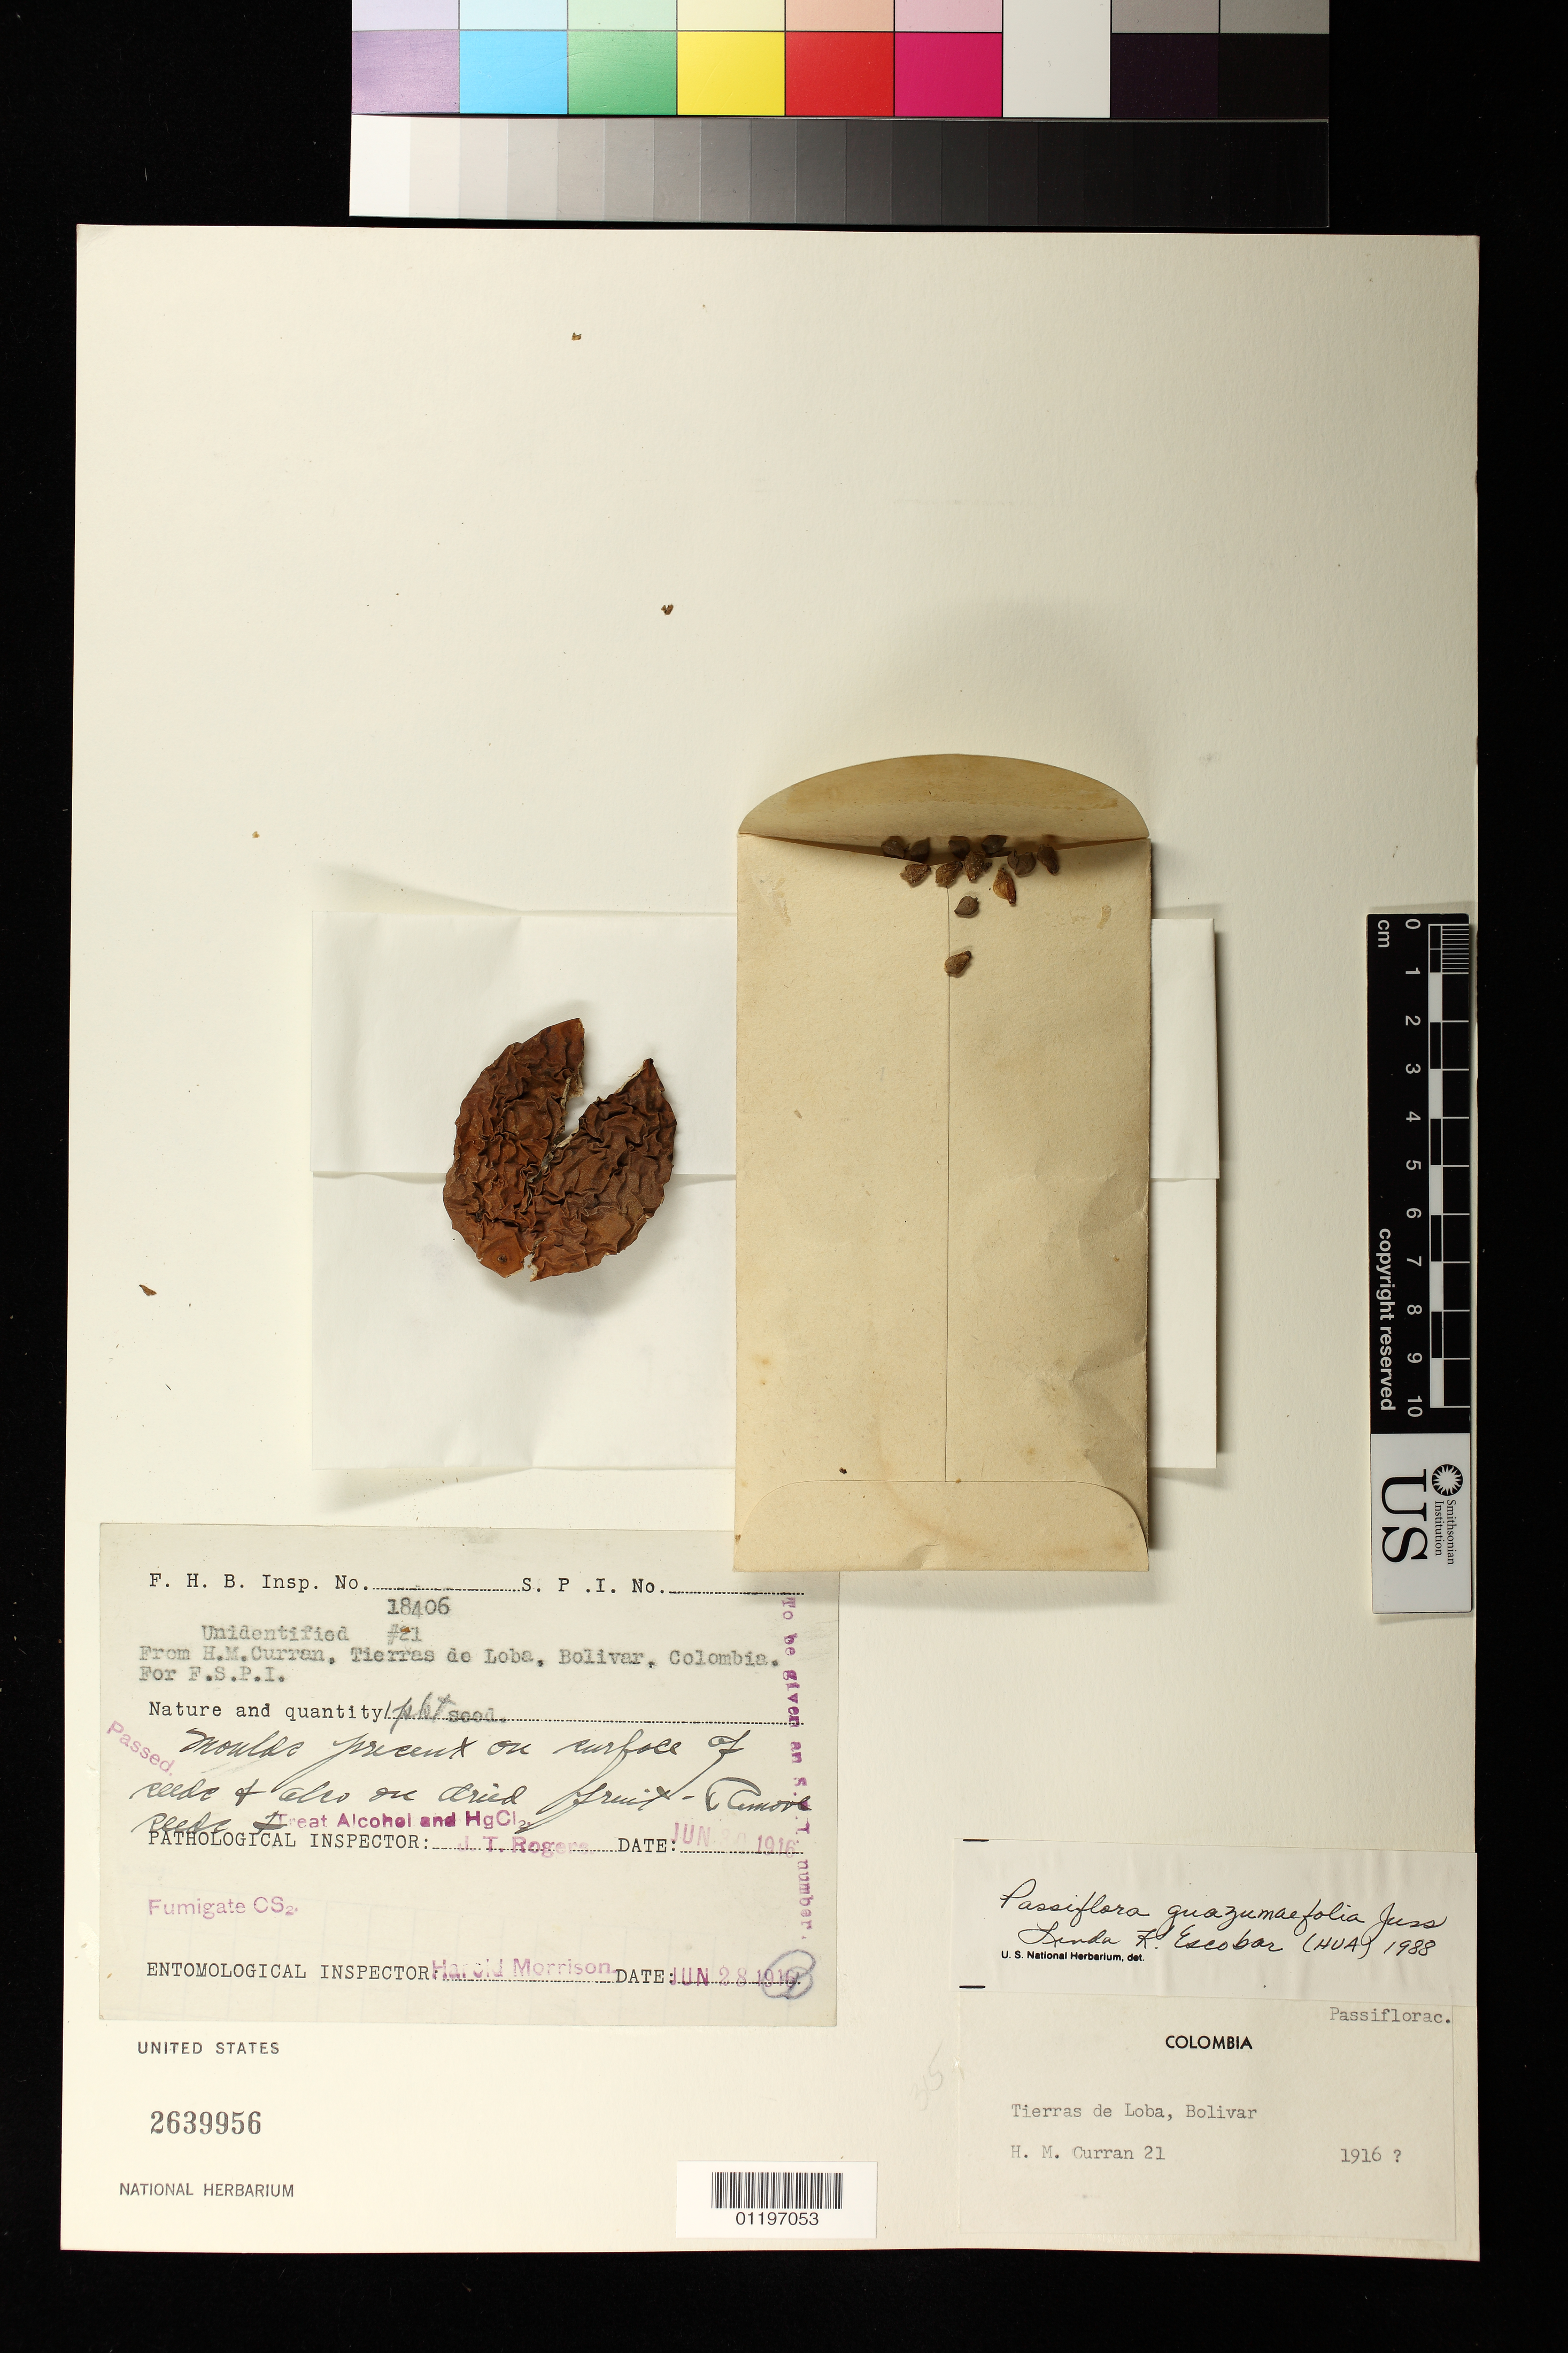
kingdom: Plantae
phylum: Tracheophyta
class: Magnoliopsida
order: Malpighiales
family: Passifloraceae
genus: Passiflora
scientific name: Passiflora guazumifolia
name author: Juss.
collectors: H. M. Curran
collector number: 21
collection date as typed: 1916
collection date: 1916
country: Colombia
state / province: Bolívar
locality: Tierras de Loba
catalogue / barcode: US 2639956